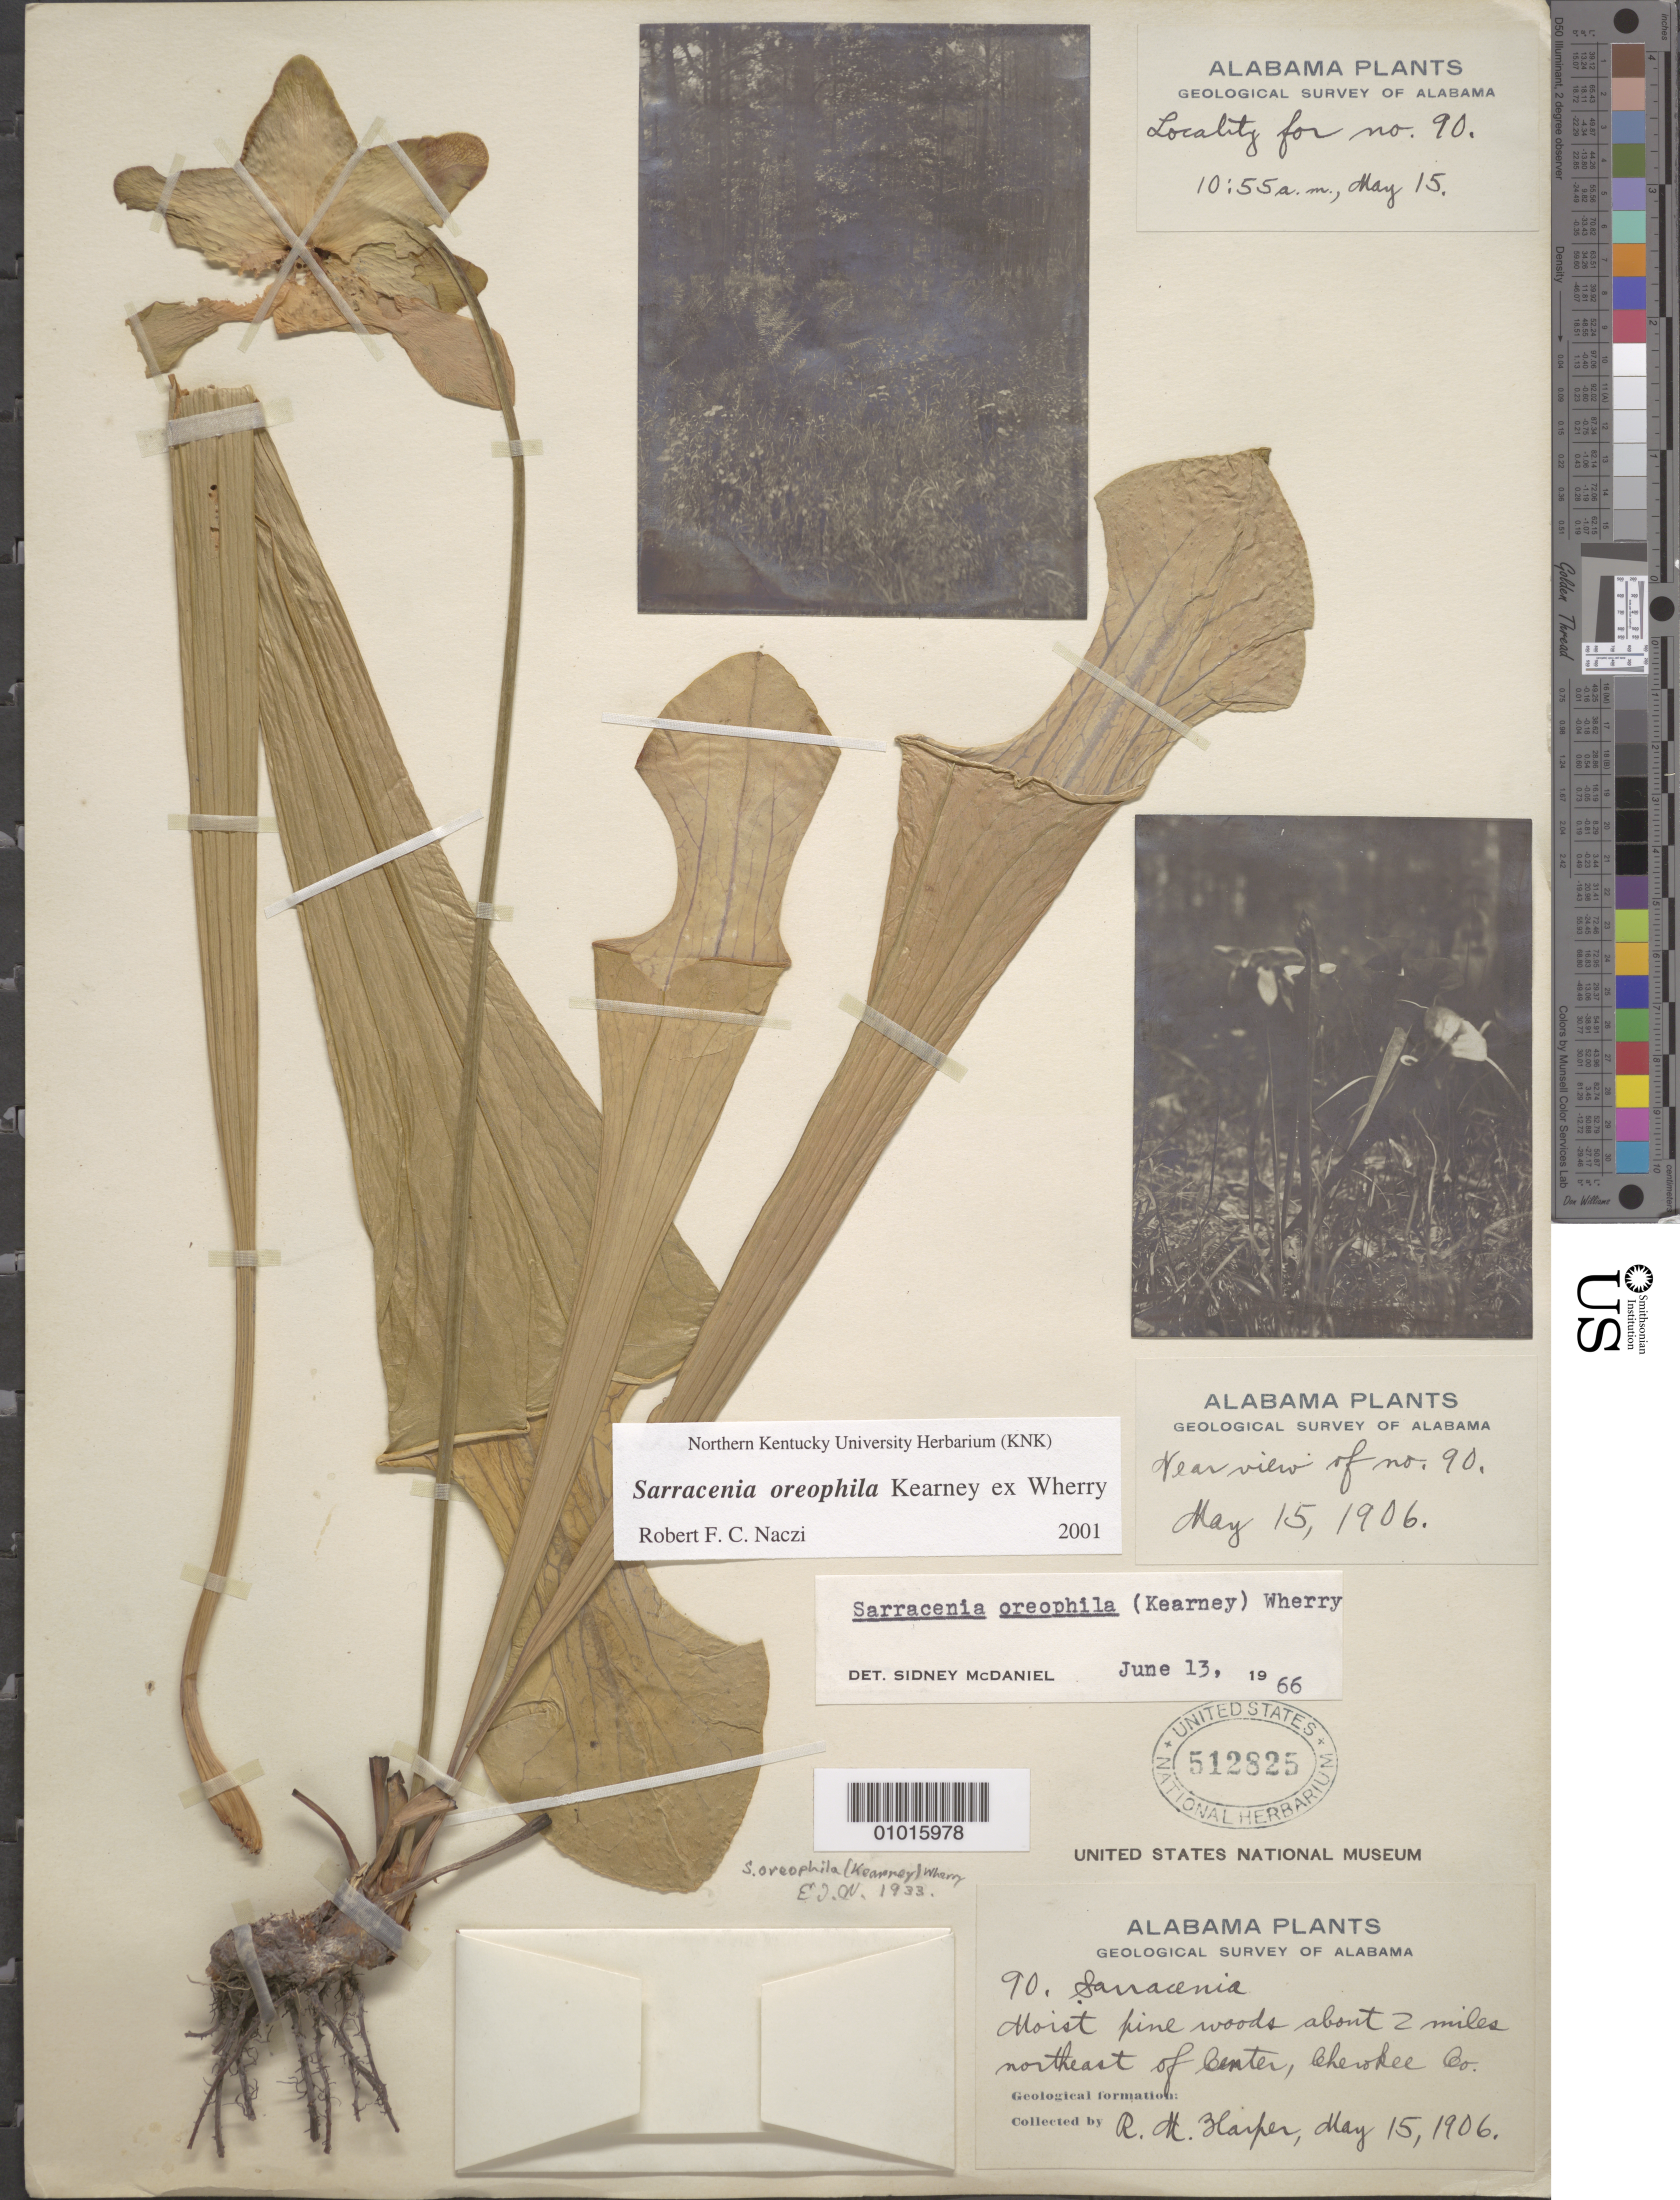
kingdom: Plantae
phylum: Tracheophyta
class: Magnoliopsida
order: Ericales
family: Sarraceniaceae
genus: Sarracenia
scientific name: Sarracenia oreophila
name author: Kearney ex Wherry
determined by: Naczi, R. F. C.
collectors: R. M. Harper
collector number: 90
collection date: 1906-05-15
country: United States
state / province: Alabama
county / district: Cherokee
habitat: Moist pine woods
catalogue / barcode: US 512825